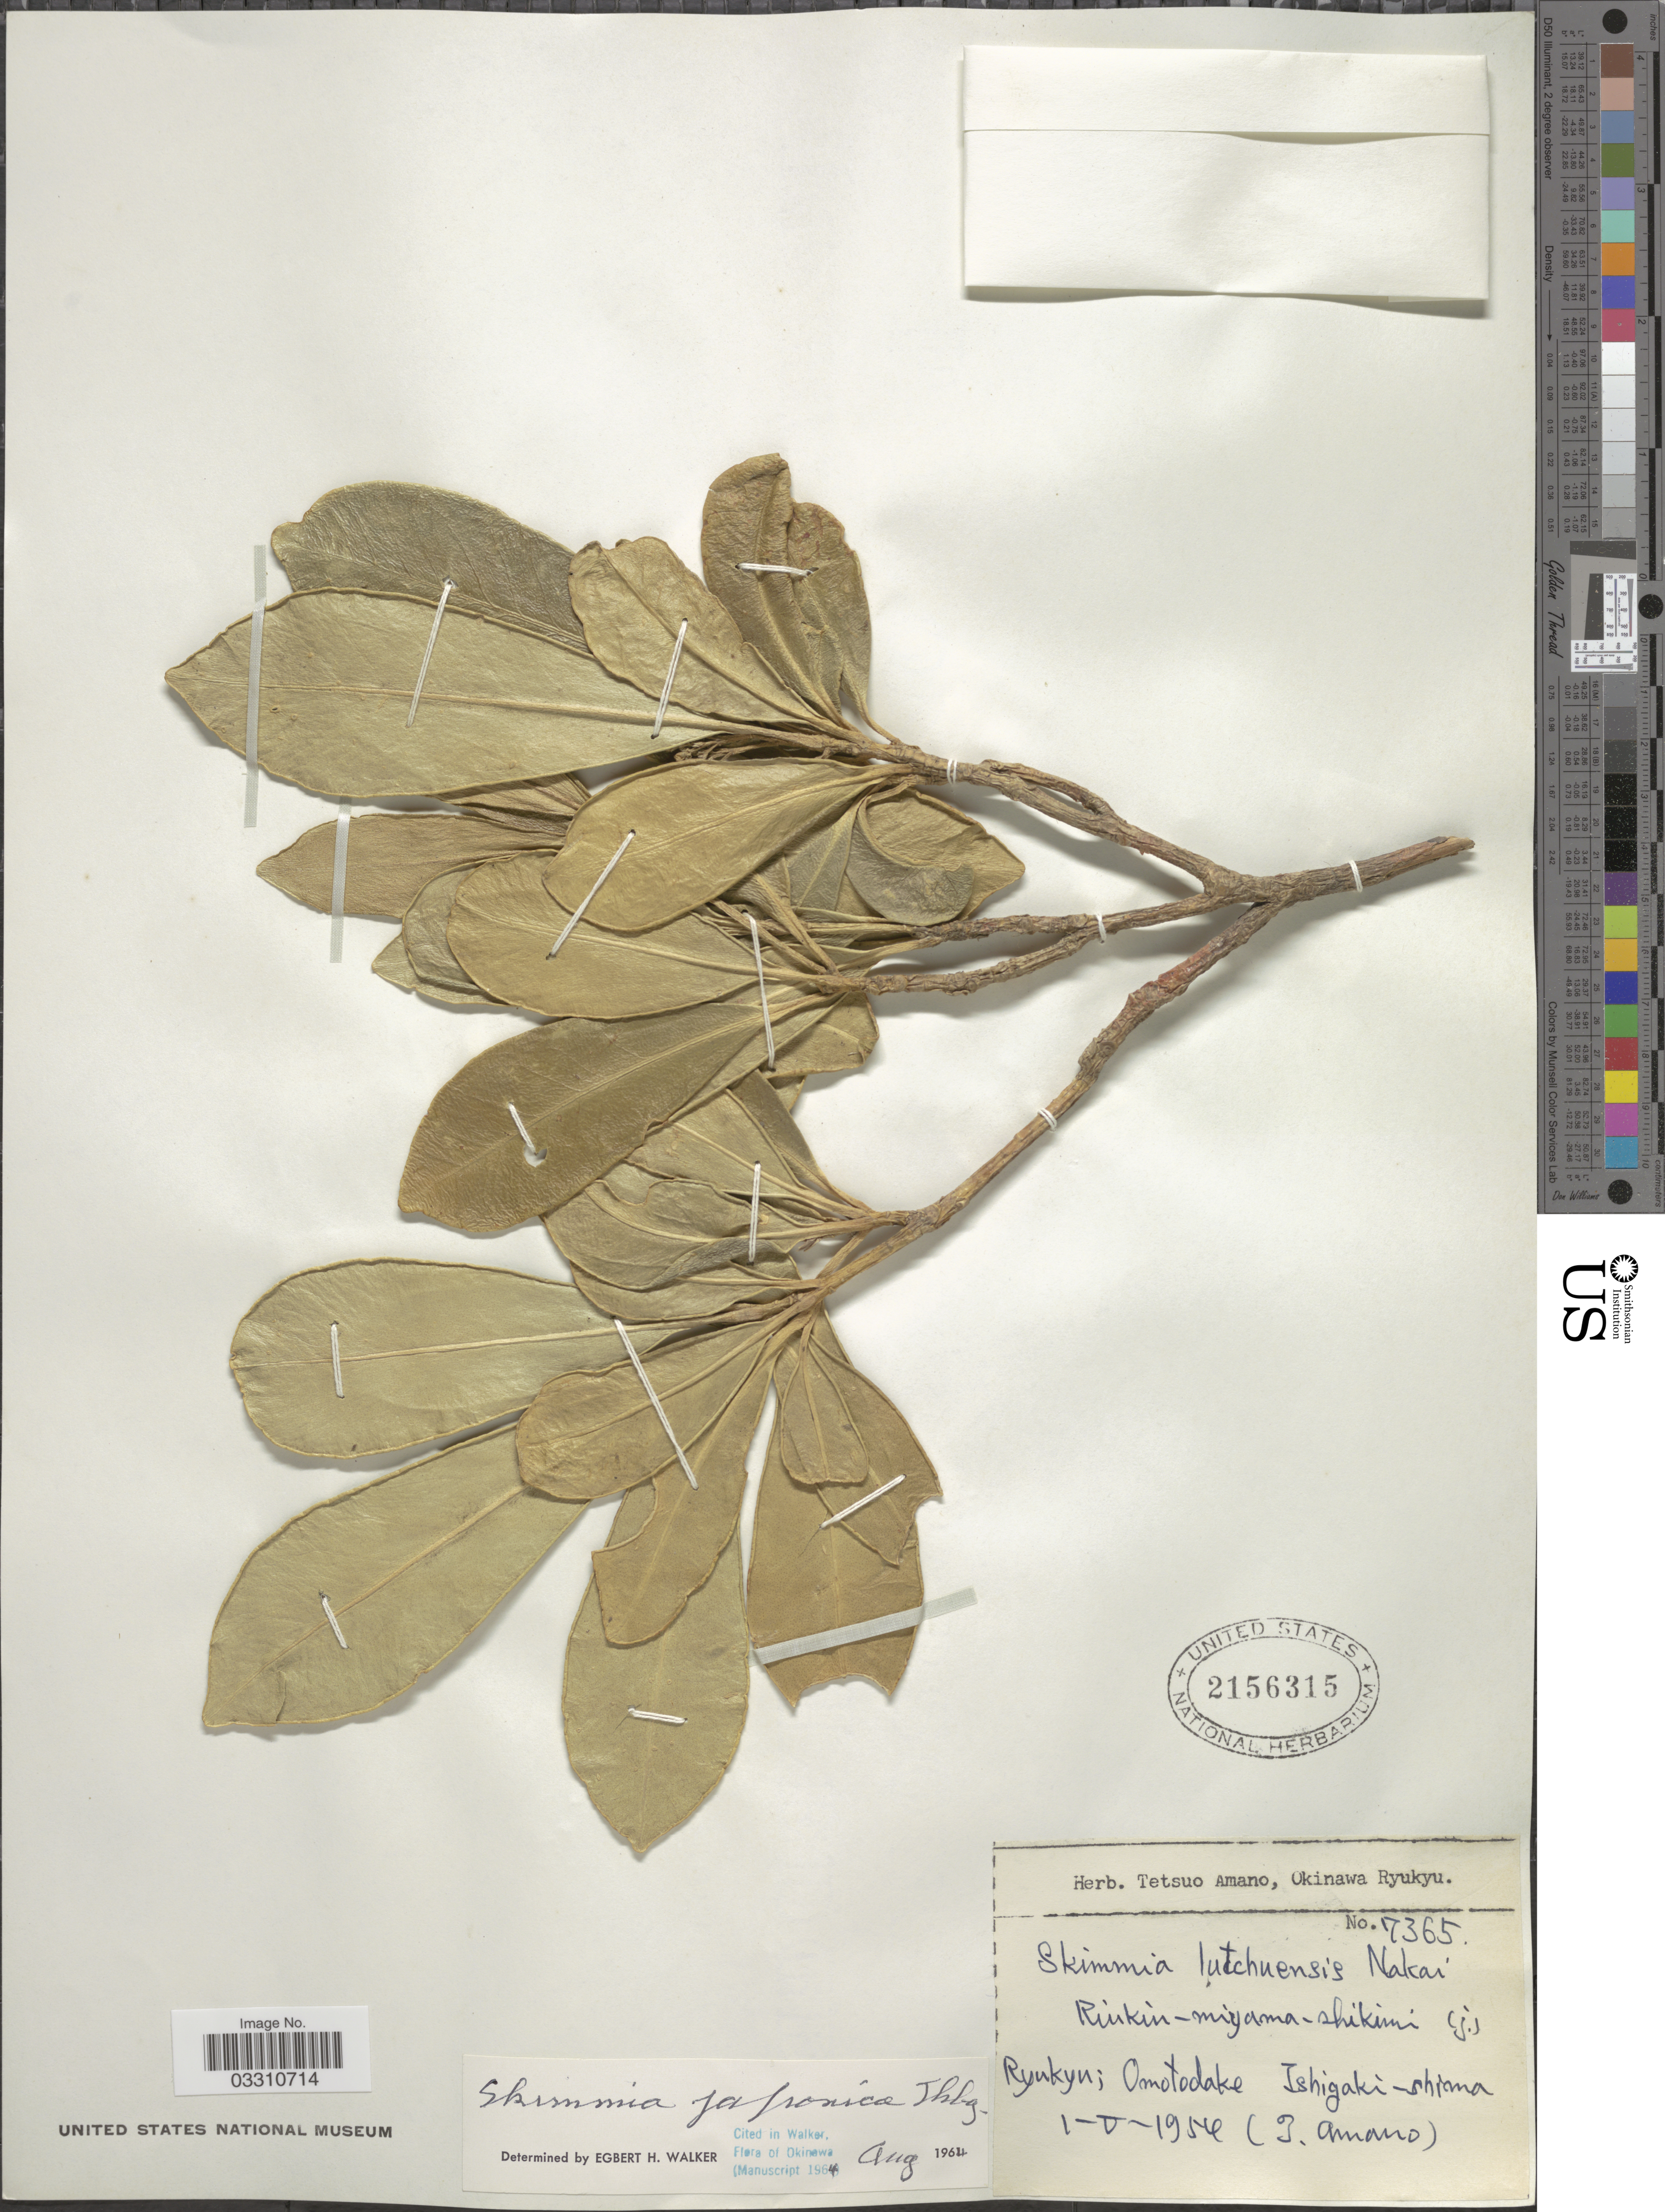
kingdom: Plantae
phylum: Tracheophyta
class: Magnoliopsida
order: Sapindales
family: Rutaceae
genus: Skimmia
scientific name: Skimmia japonica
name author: Thunb.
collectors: T. Amano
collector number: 7365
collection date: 1954-05-01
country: Japan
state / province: Okinawa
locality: Ryukyu; Omotodake Ishigaki-shima.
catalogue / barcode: US 2156315